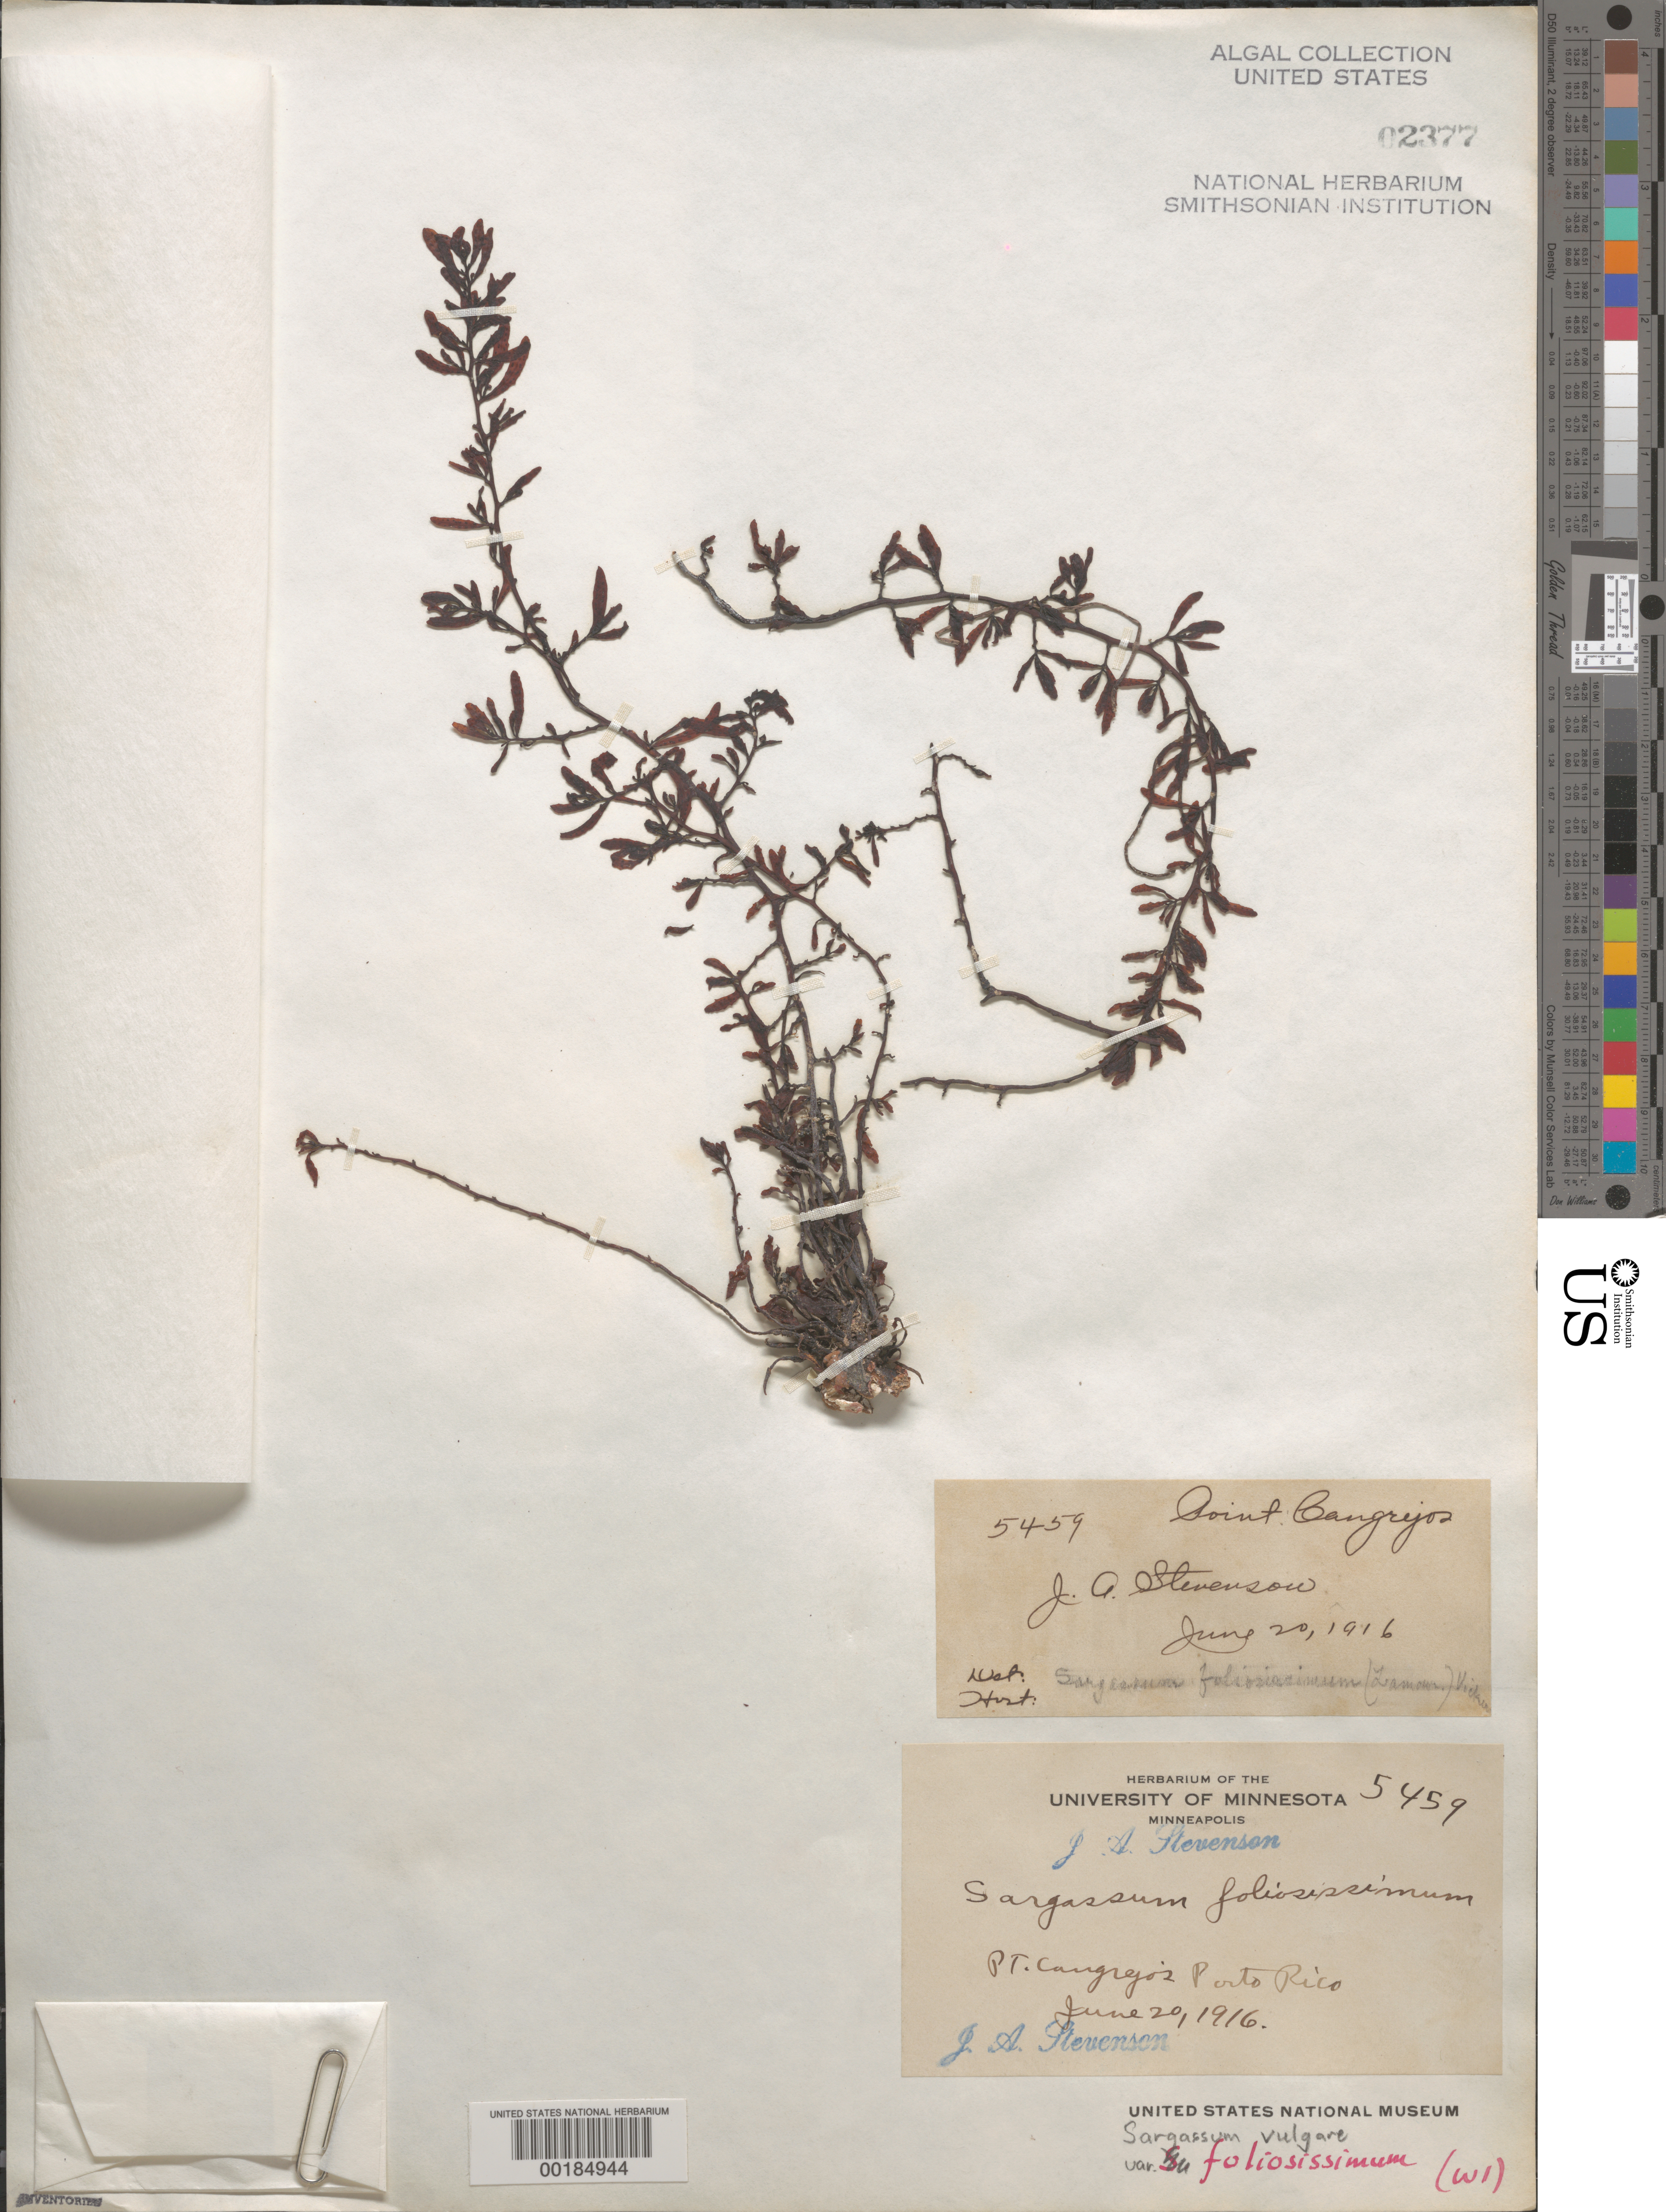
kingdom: Chromista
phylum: Ochrophyta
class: Phaeophyceae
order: Fucales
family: Sargassaceae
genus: Sargassum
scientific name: Sargassum vulgare var. foliosissimum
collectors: J. Stevenson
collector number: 5459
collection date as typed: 20 Jun 1916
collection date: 1916-06-20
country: Puerto Rico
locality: Punta Cangrejos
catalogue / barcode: US 2377